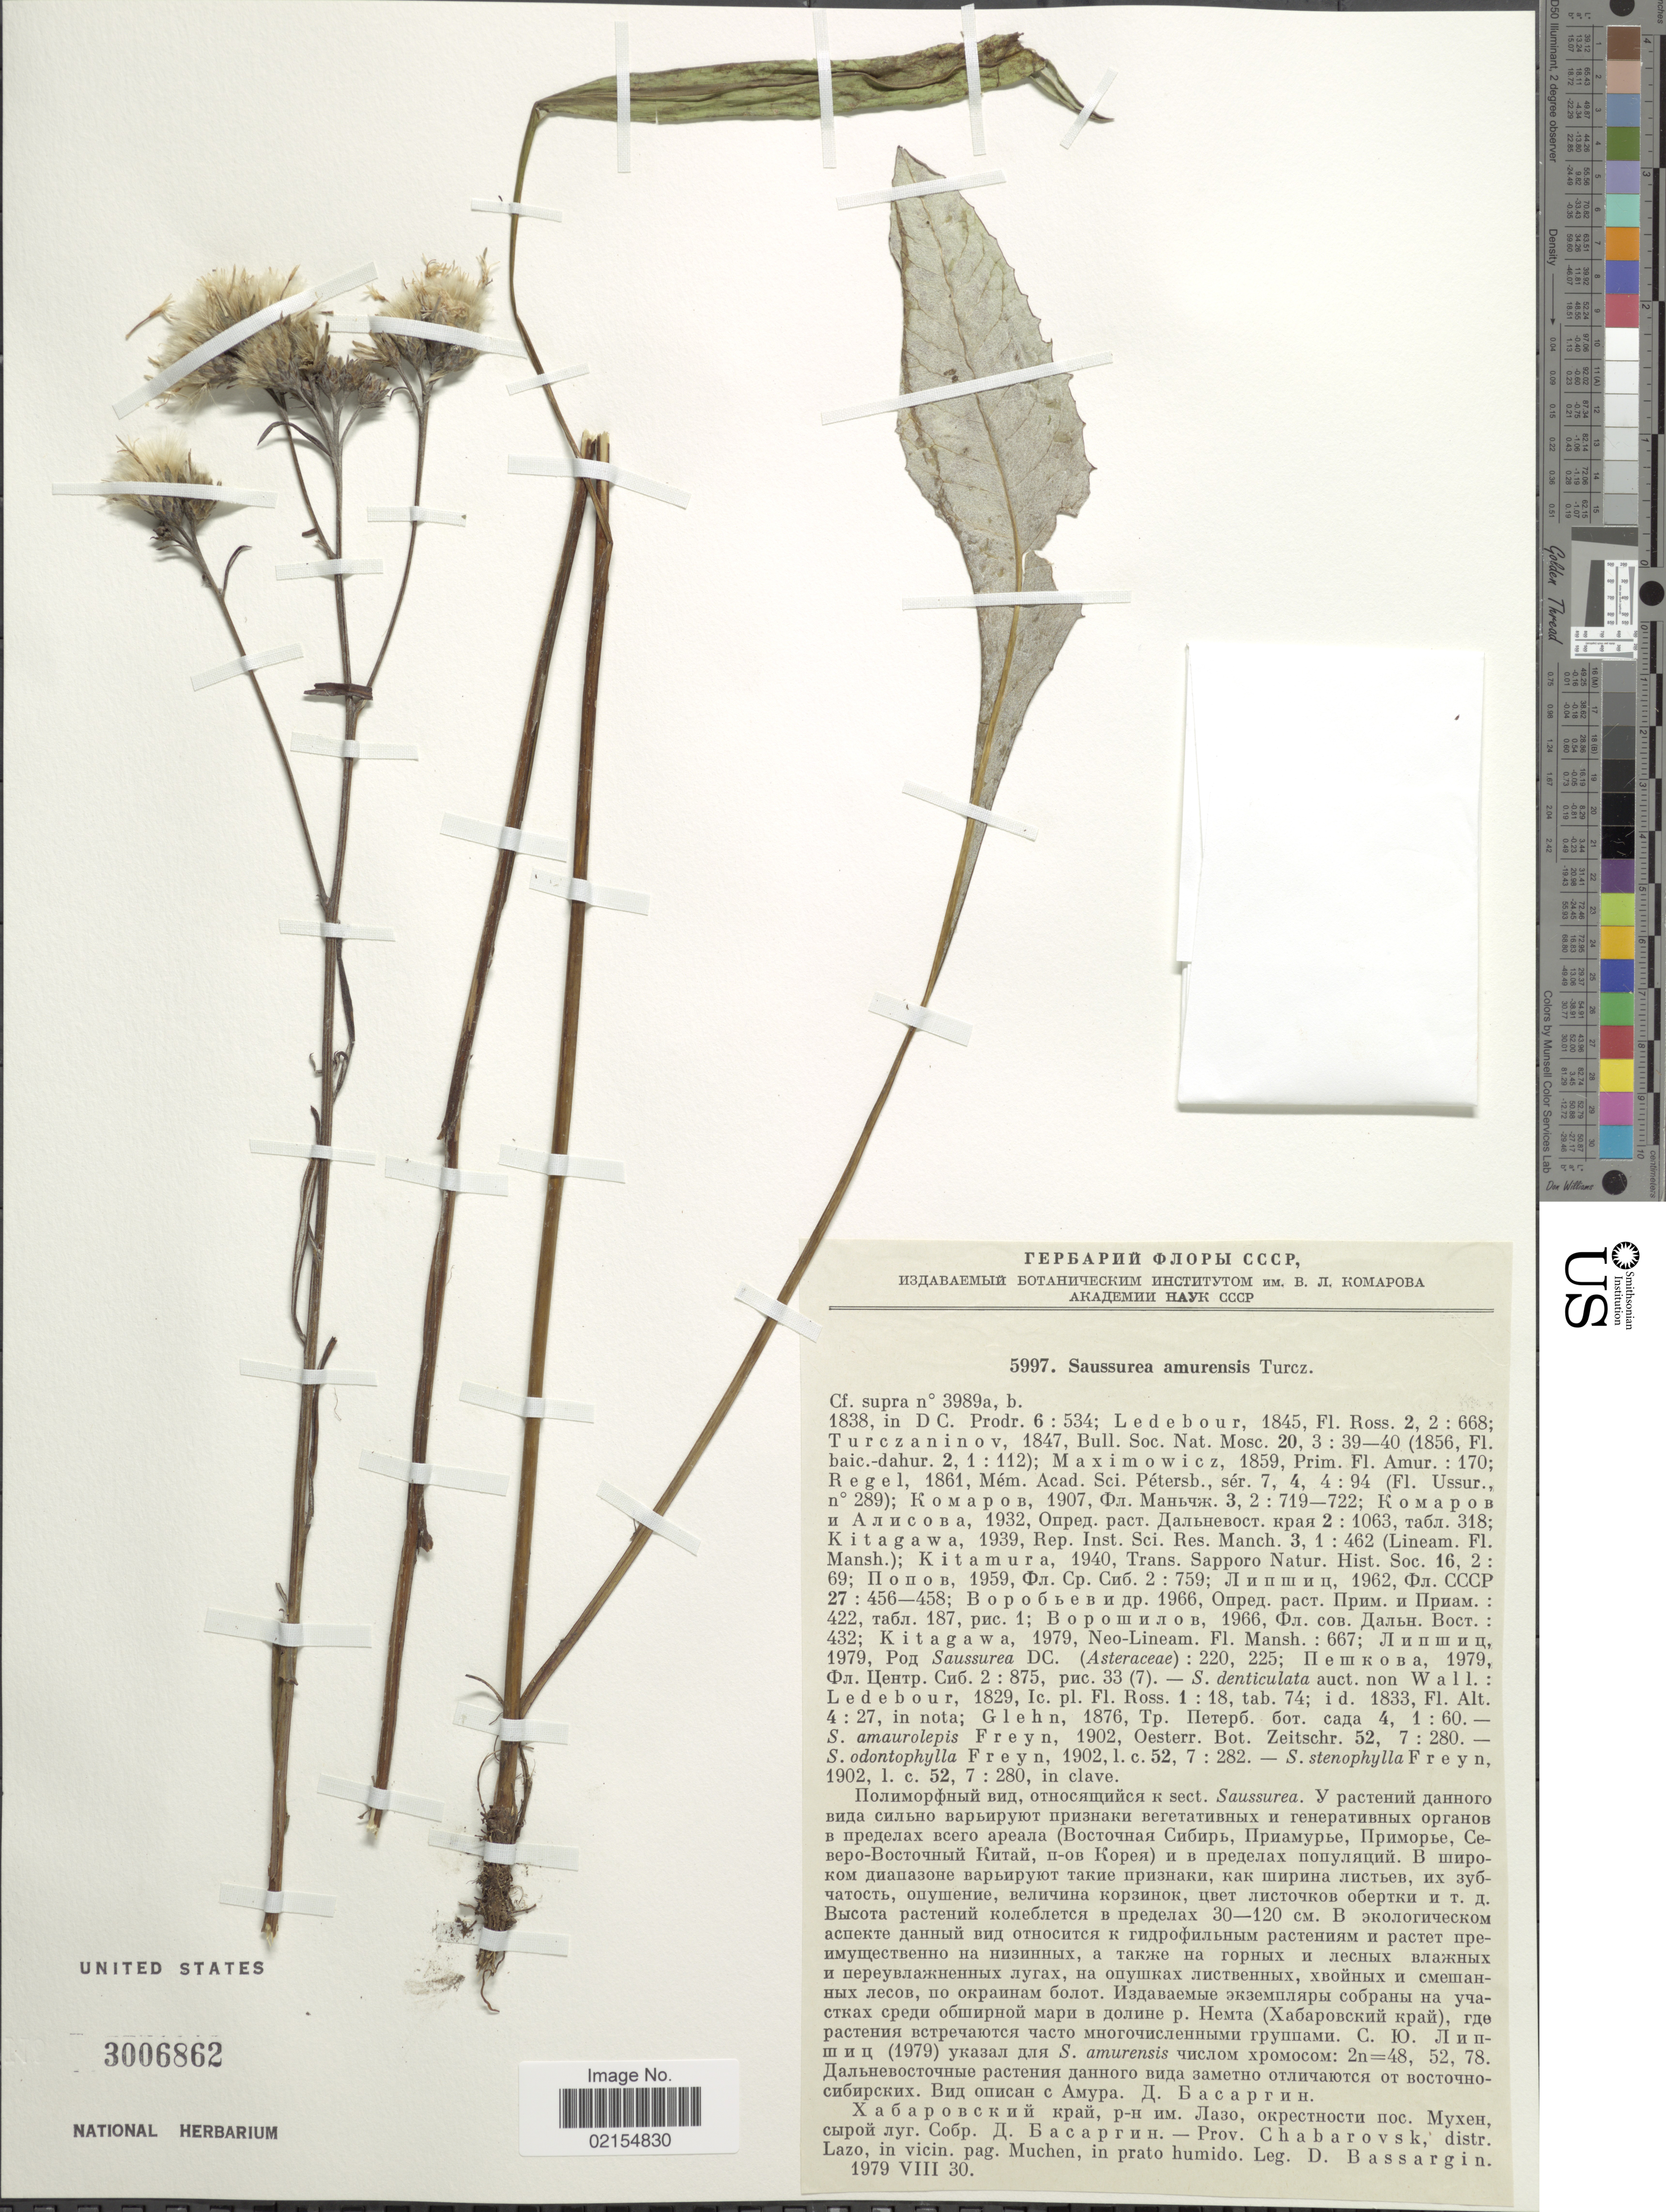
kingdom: Plantae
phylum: Tracheophyta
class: Magnoliopsida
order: Asterales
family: Asteraceae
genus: Saussurea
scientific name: Saussurea amurensis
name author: Turcz.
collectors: D. Bassargin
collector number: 5997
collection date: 1979-08-30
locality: Prov. Chabarovsk, distr. Lazo, in vicin, pag. Muchen, in prato humido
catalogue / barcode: US 3006862